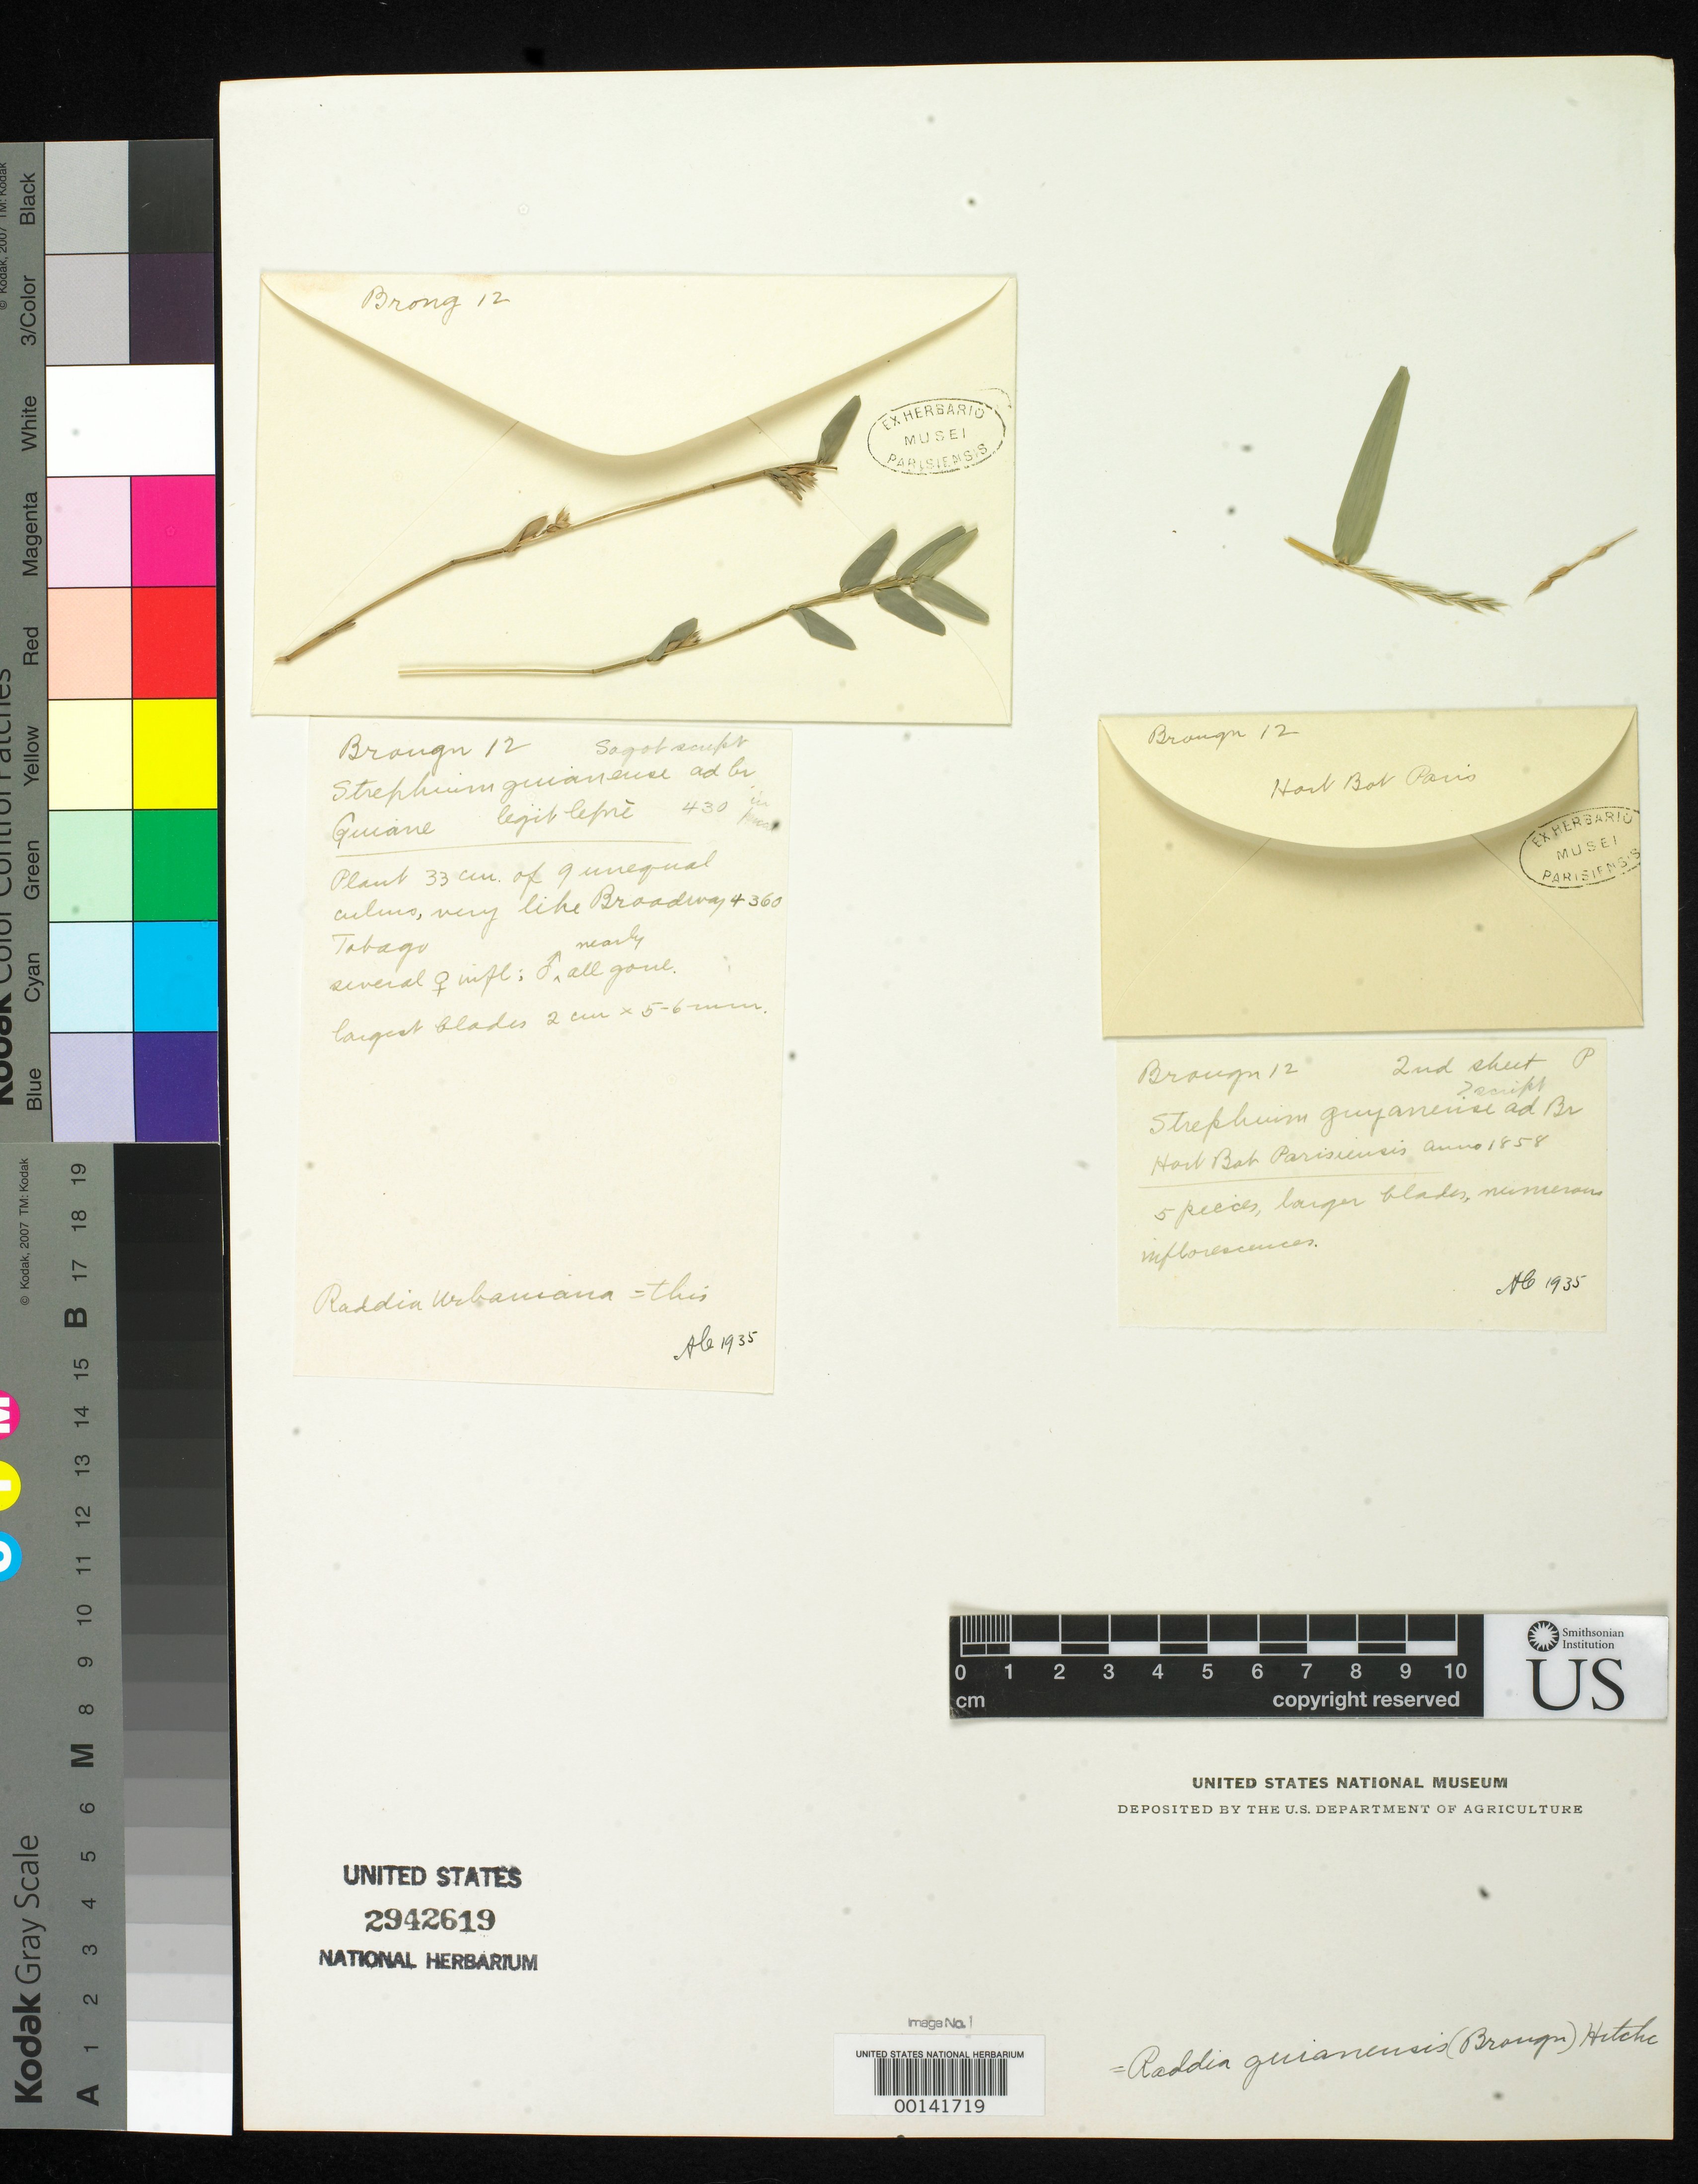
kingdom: Plantae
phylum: Tracheophyta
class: Liliopsida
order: Poales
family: Poaceae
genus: Strephium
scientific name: Strephium guianense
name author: Brongn.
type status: Type Fragment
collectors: -. Lepre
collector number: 430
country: French Guiana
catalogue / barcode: US 2942619